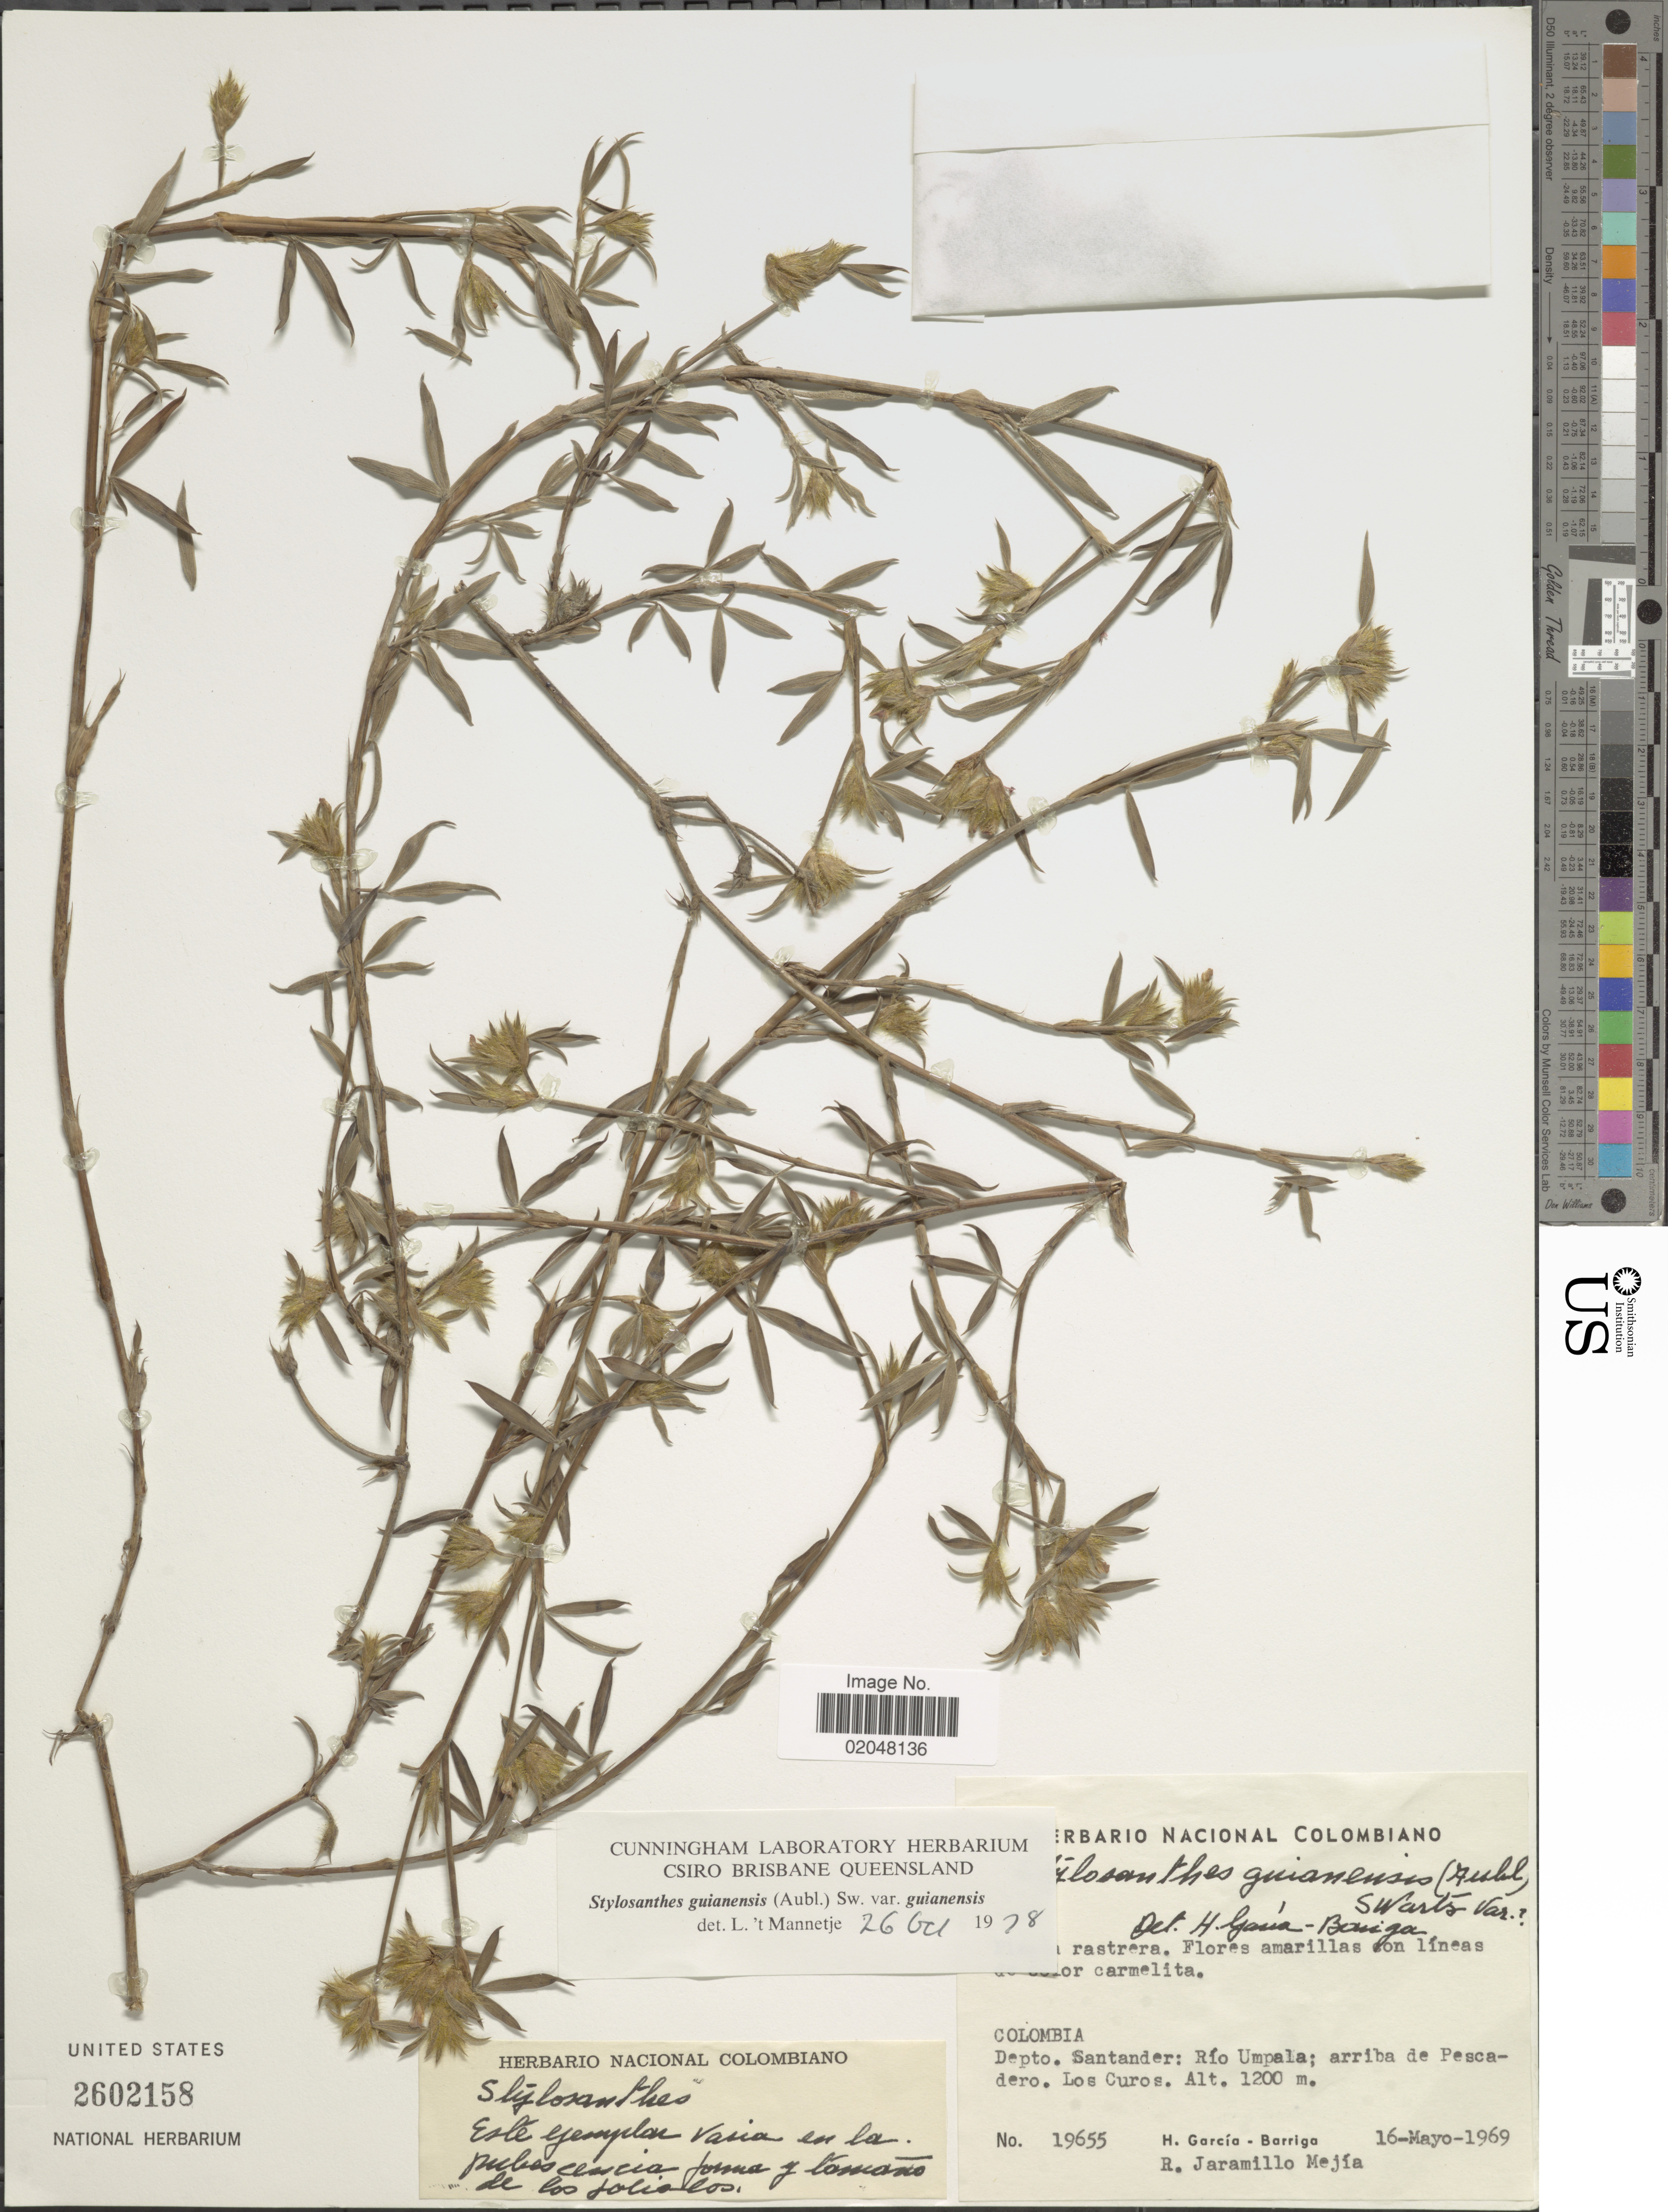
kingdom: Plantae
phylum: Tracheophyta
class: Magnoliopsida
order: Fabales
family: Fabaceae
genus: Stylosanthes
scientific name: Stylosanthes guianensis var. guianensis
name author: (Aubl.) Sw.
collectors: H. García Barriga & R. Jaramillo M.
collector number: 19655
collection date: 1969-05-16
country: Colombia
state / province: Santander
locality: Rio Umpala; arriba de Pescadero. Los Curos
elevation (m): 1200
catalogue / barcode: US 2602158